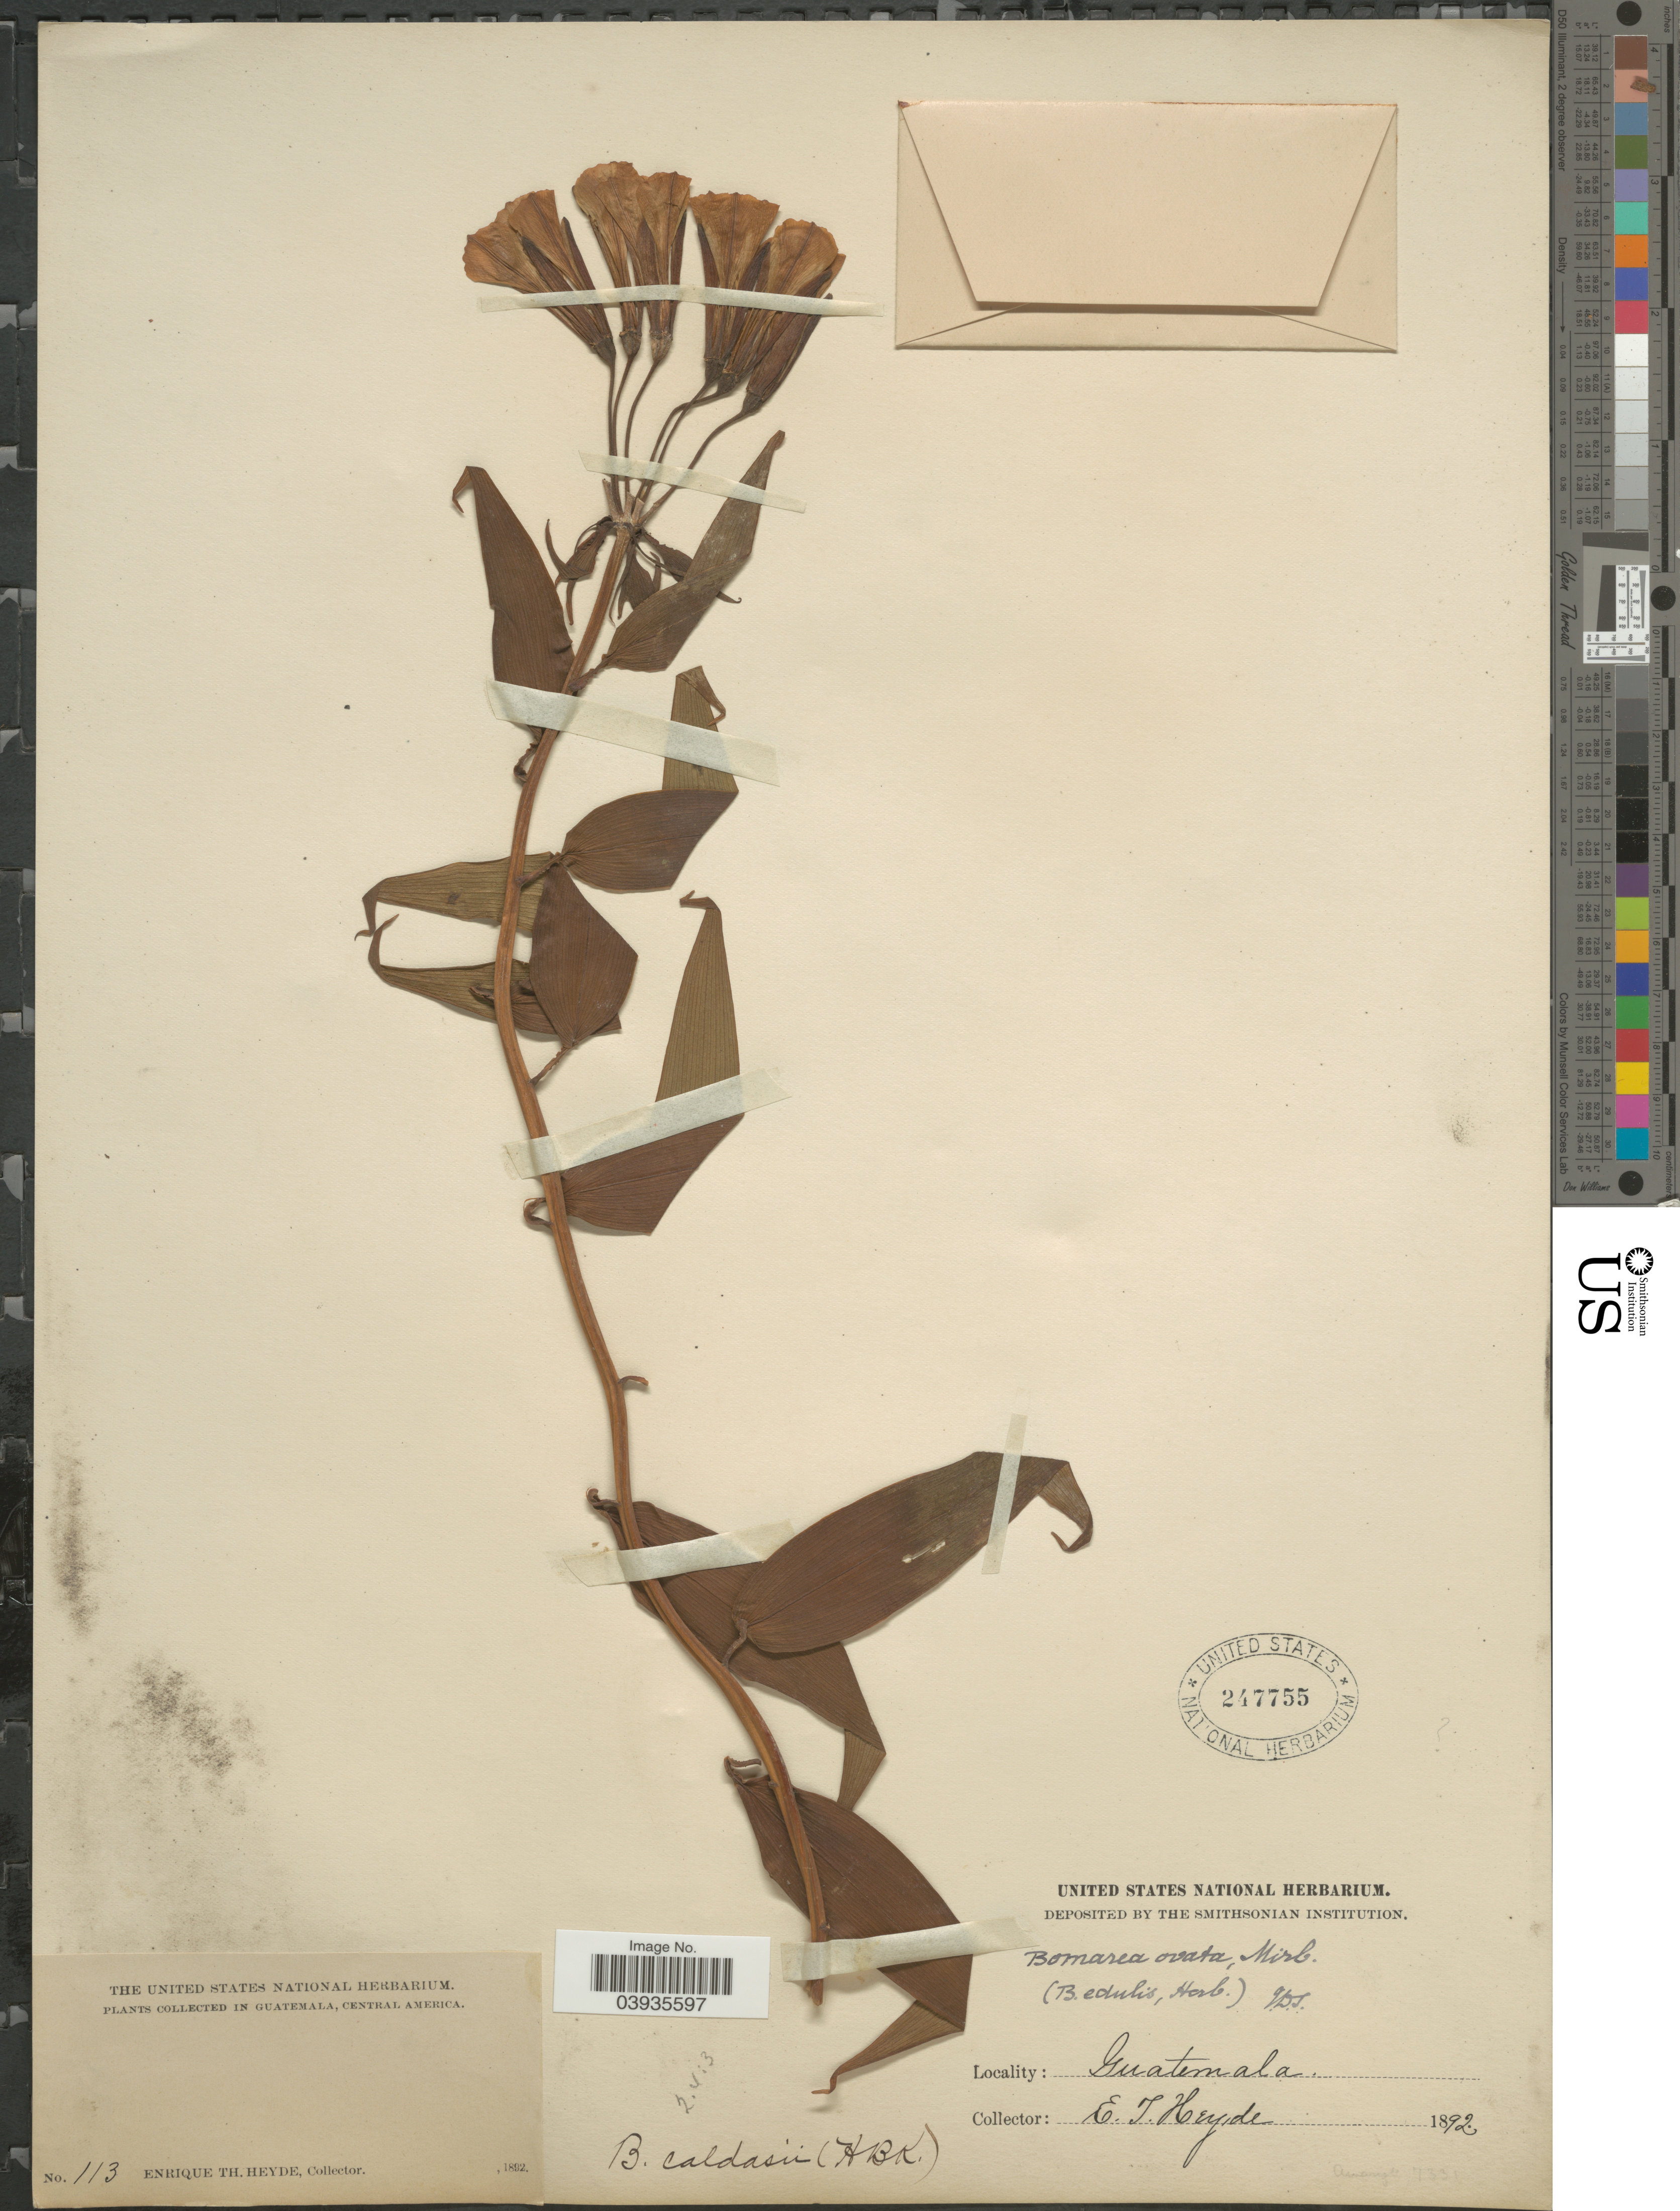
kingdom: Plantae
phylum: Tracheophyta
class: Liliopsida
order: Liliales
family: Alstroemeriaceae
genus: Bomarea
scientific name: Bomarea caldasii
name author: (Kunth) Asch. & Graebener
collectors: E. T. Heyde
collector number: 113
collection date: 1892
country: Guatemala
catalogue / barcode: US 247755